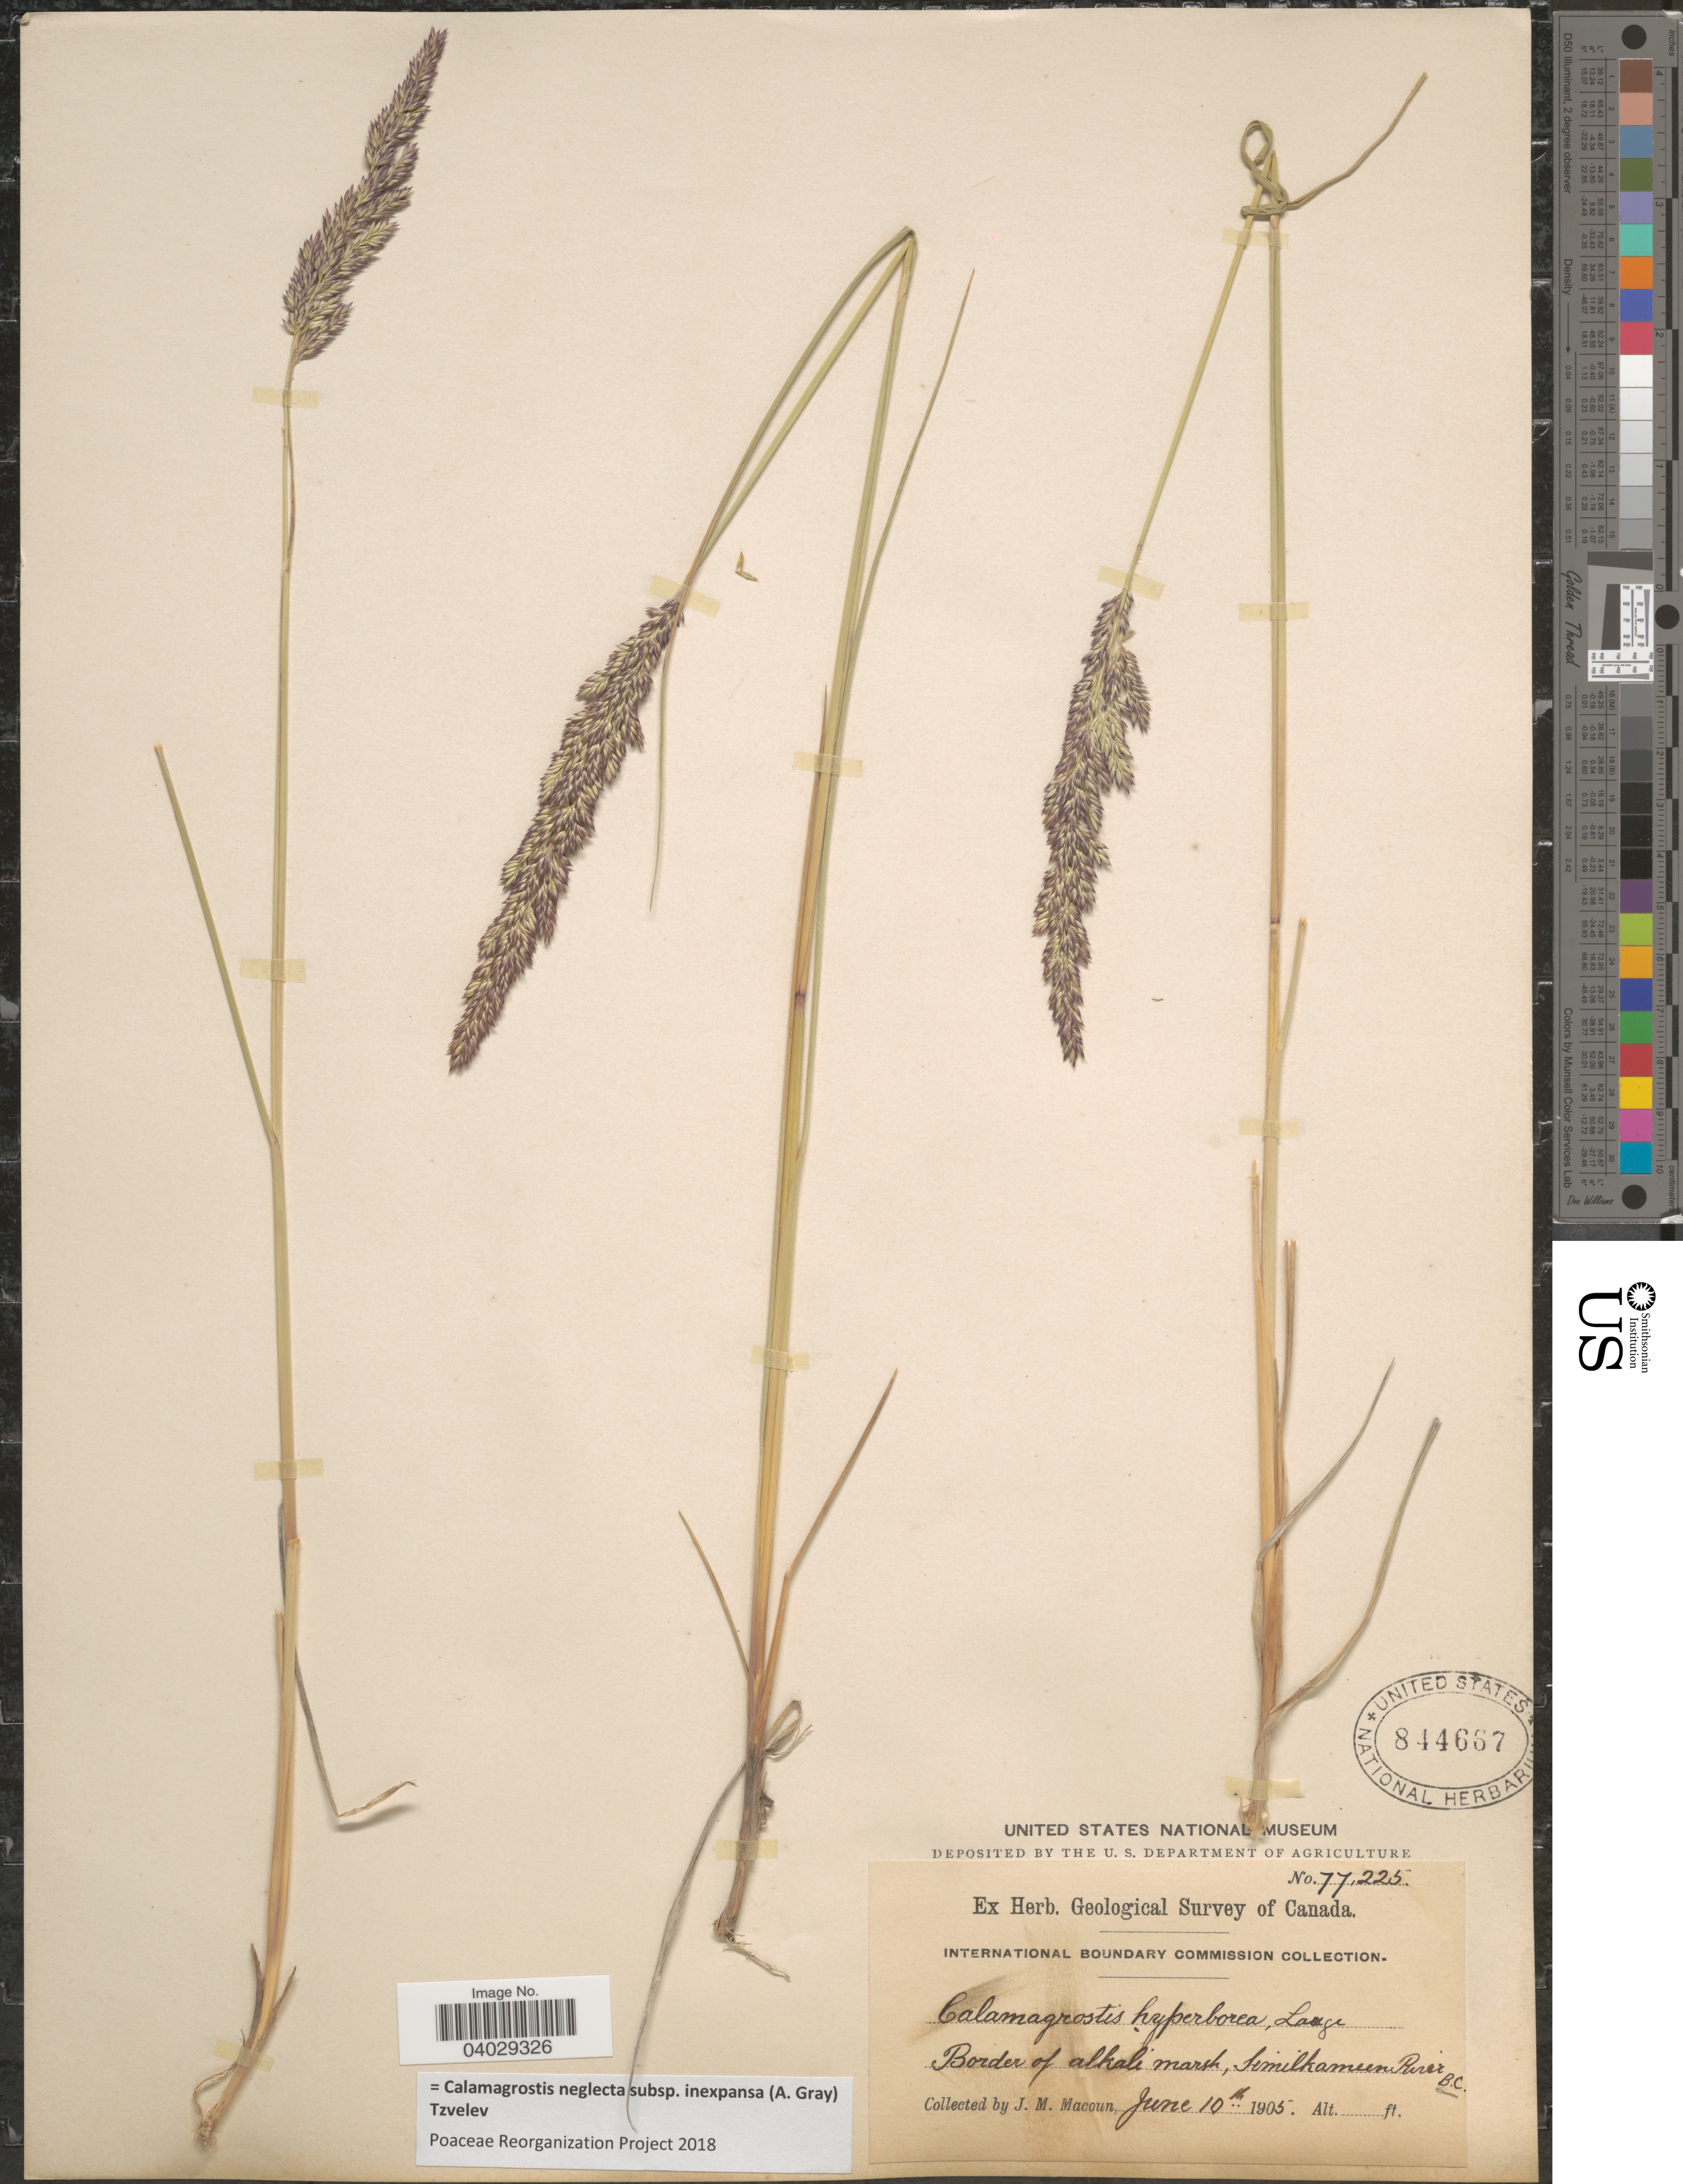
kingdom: Plantae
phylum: Tracheophyta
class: Liliopsida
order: Poales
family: Poaceae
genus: Calamagrostis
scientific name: Calamagrostis neglecta subsp. inexpansa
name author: (A. Gray) Tzvelev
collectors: J. M. Macoun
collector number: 77225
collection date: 1905-06-10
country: Canada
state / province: British Columbia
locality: Border of alkali marsh, Similkameen River.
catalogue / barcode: US 844667